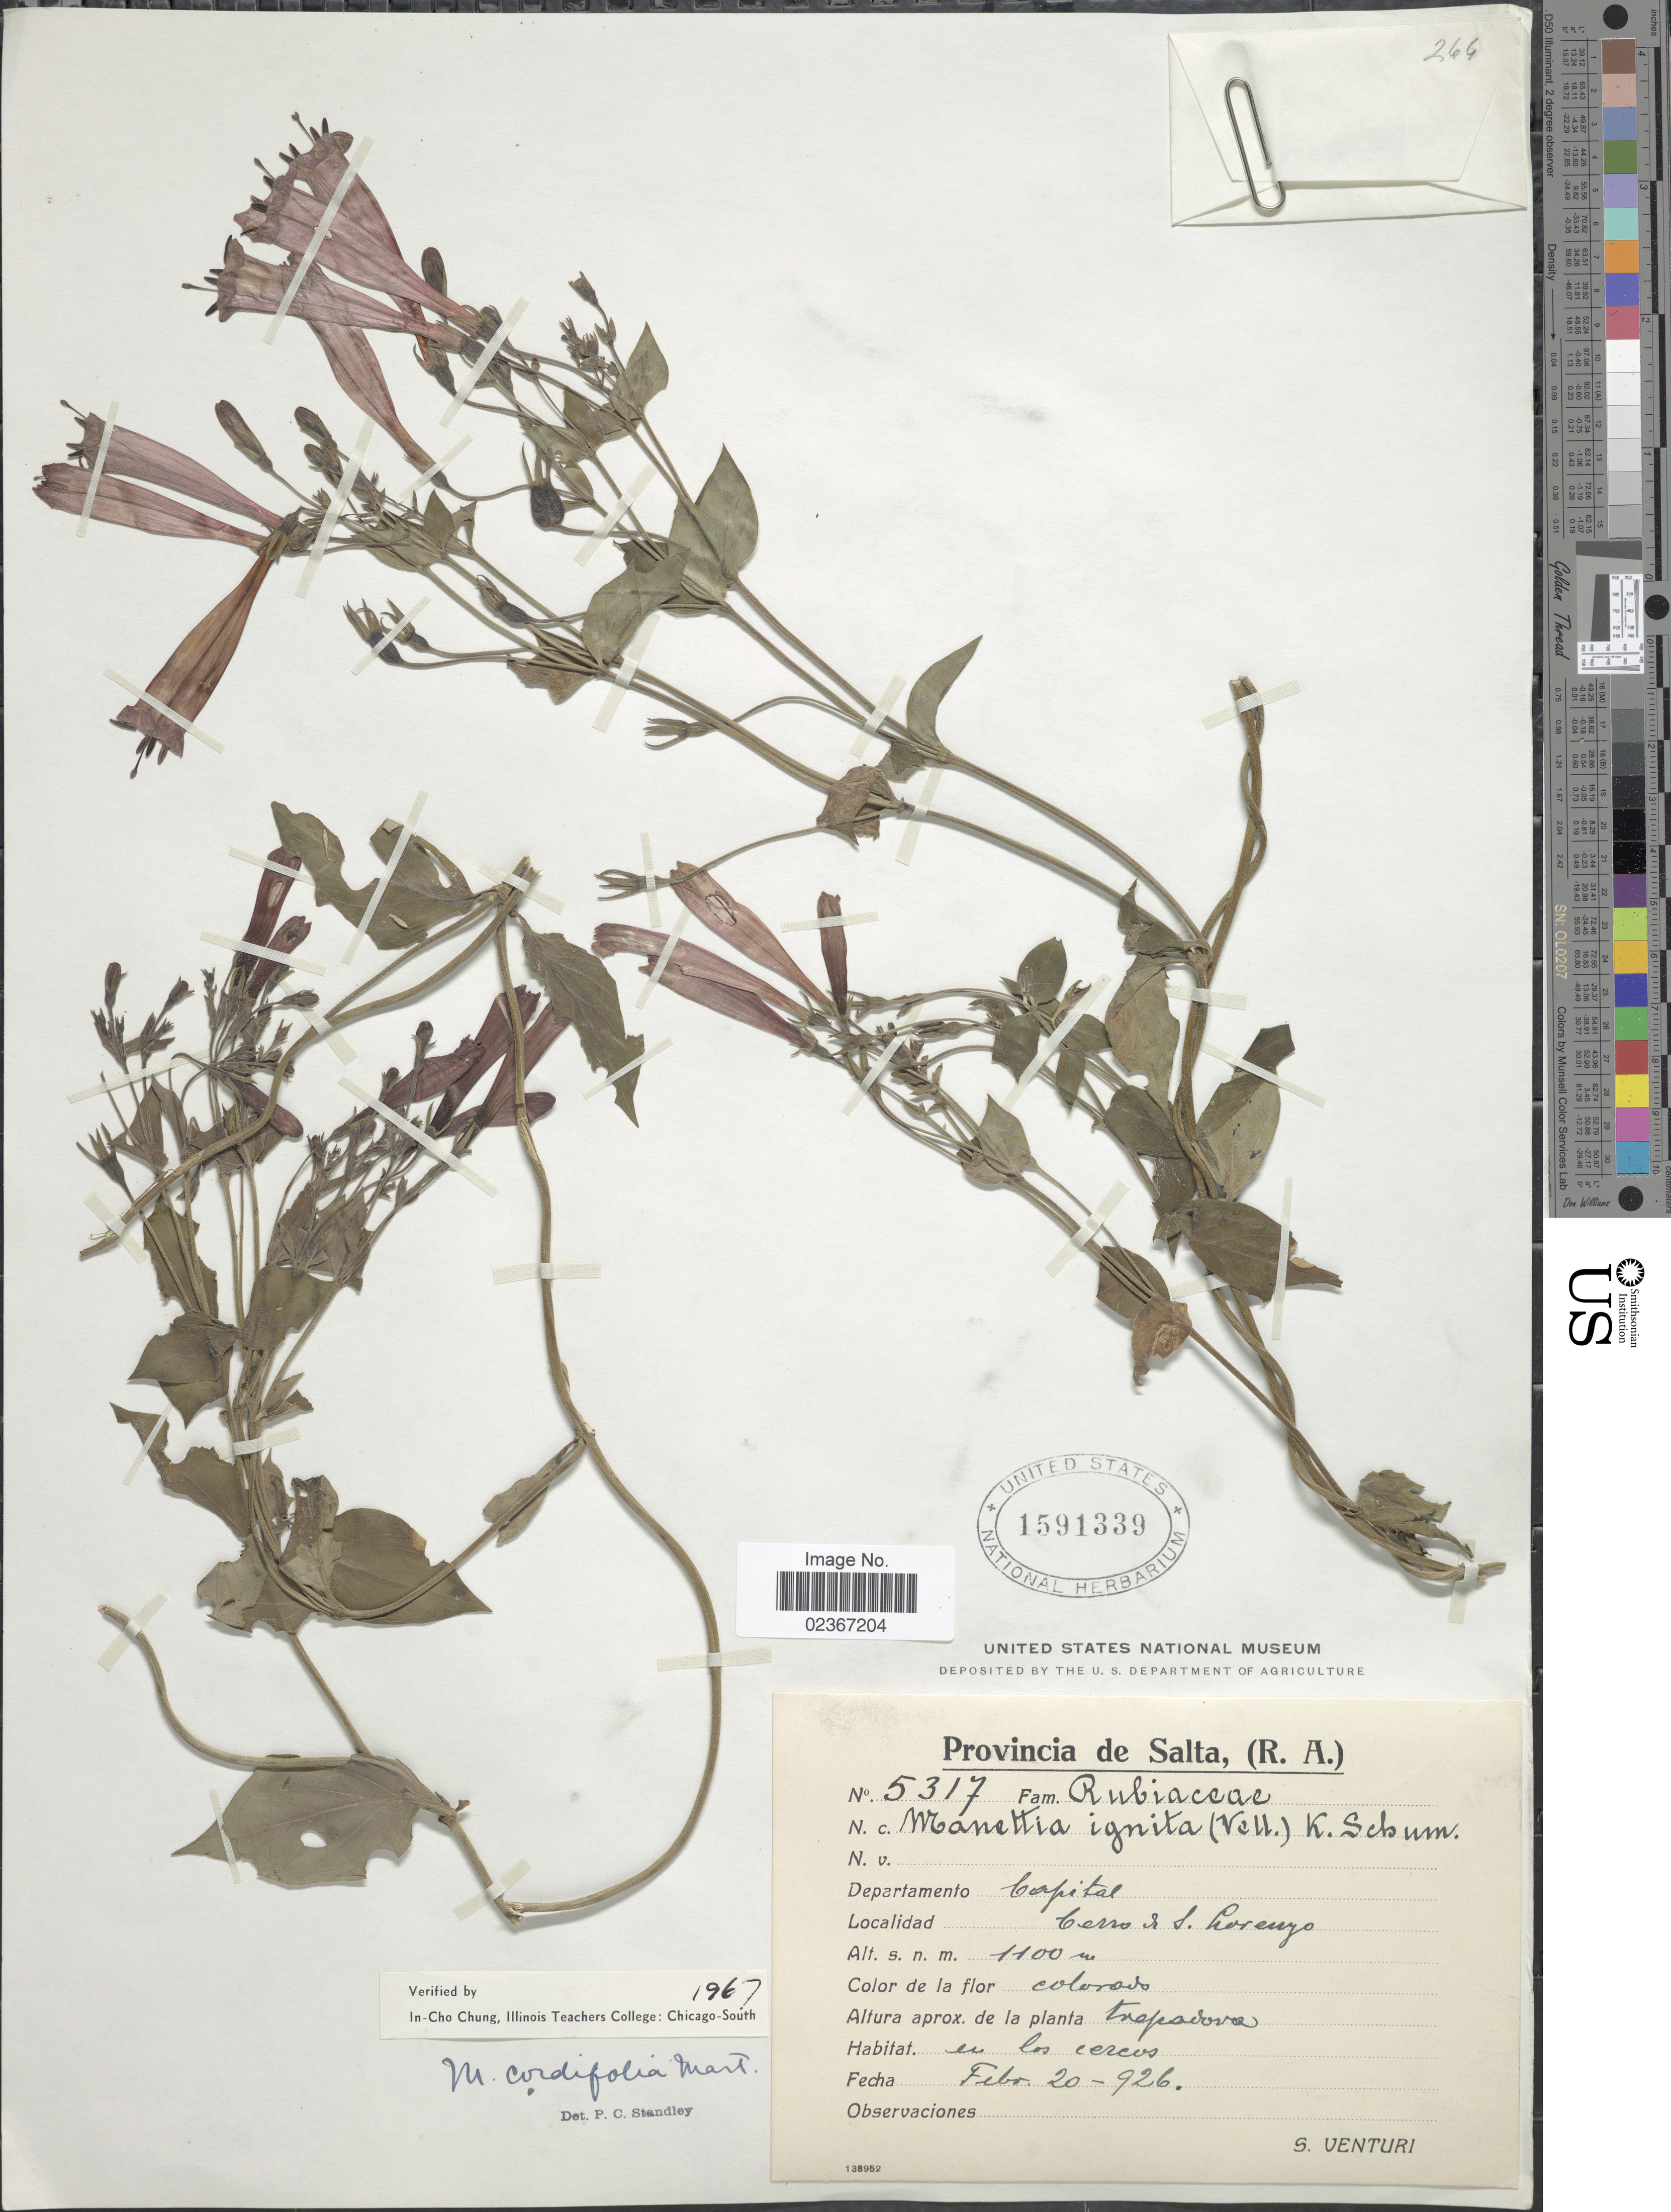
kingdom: Plantae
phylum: Tracheophyta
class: Magnoliopsida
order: Gentianales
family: Rubiaceae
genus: Manettia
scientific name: Manettia cordifolia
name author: Mart.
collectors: S. Venturi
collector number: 5317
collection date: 1926-02-20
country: Argentina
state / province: Salta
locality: Provincia de Salta, (R.A.), Departamento Capital, Cerro de S. Lorenzo.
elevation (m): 1100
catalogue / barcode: US 1591339